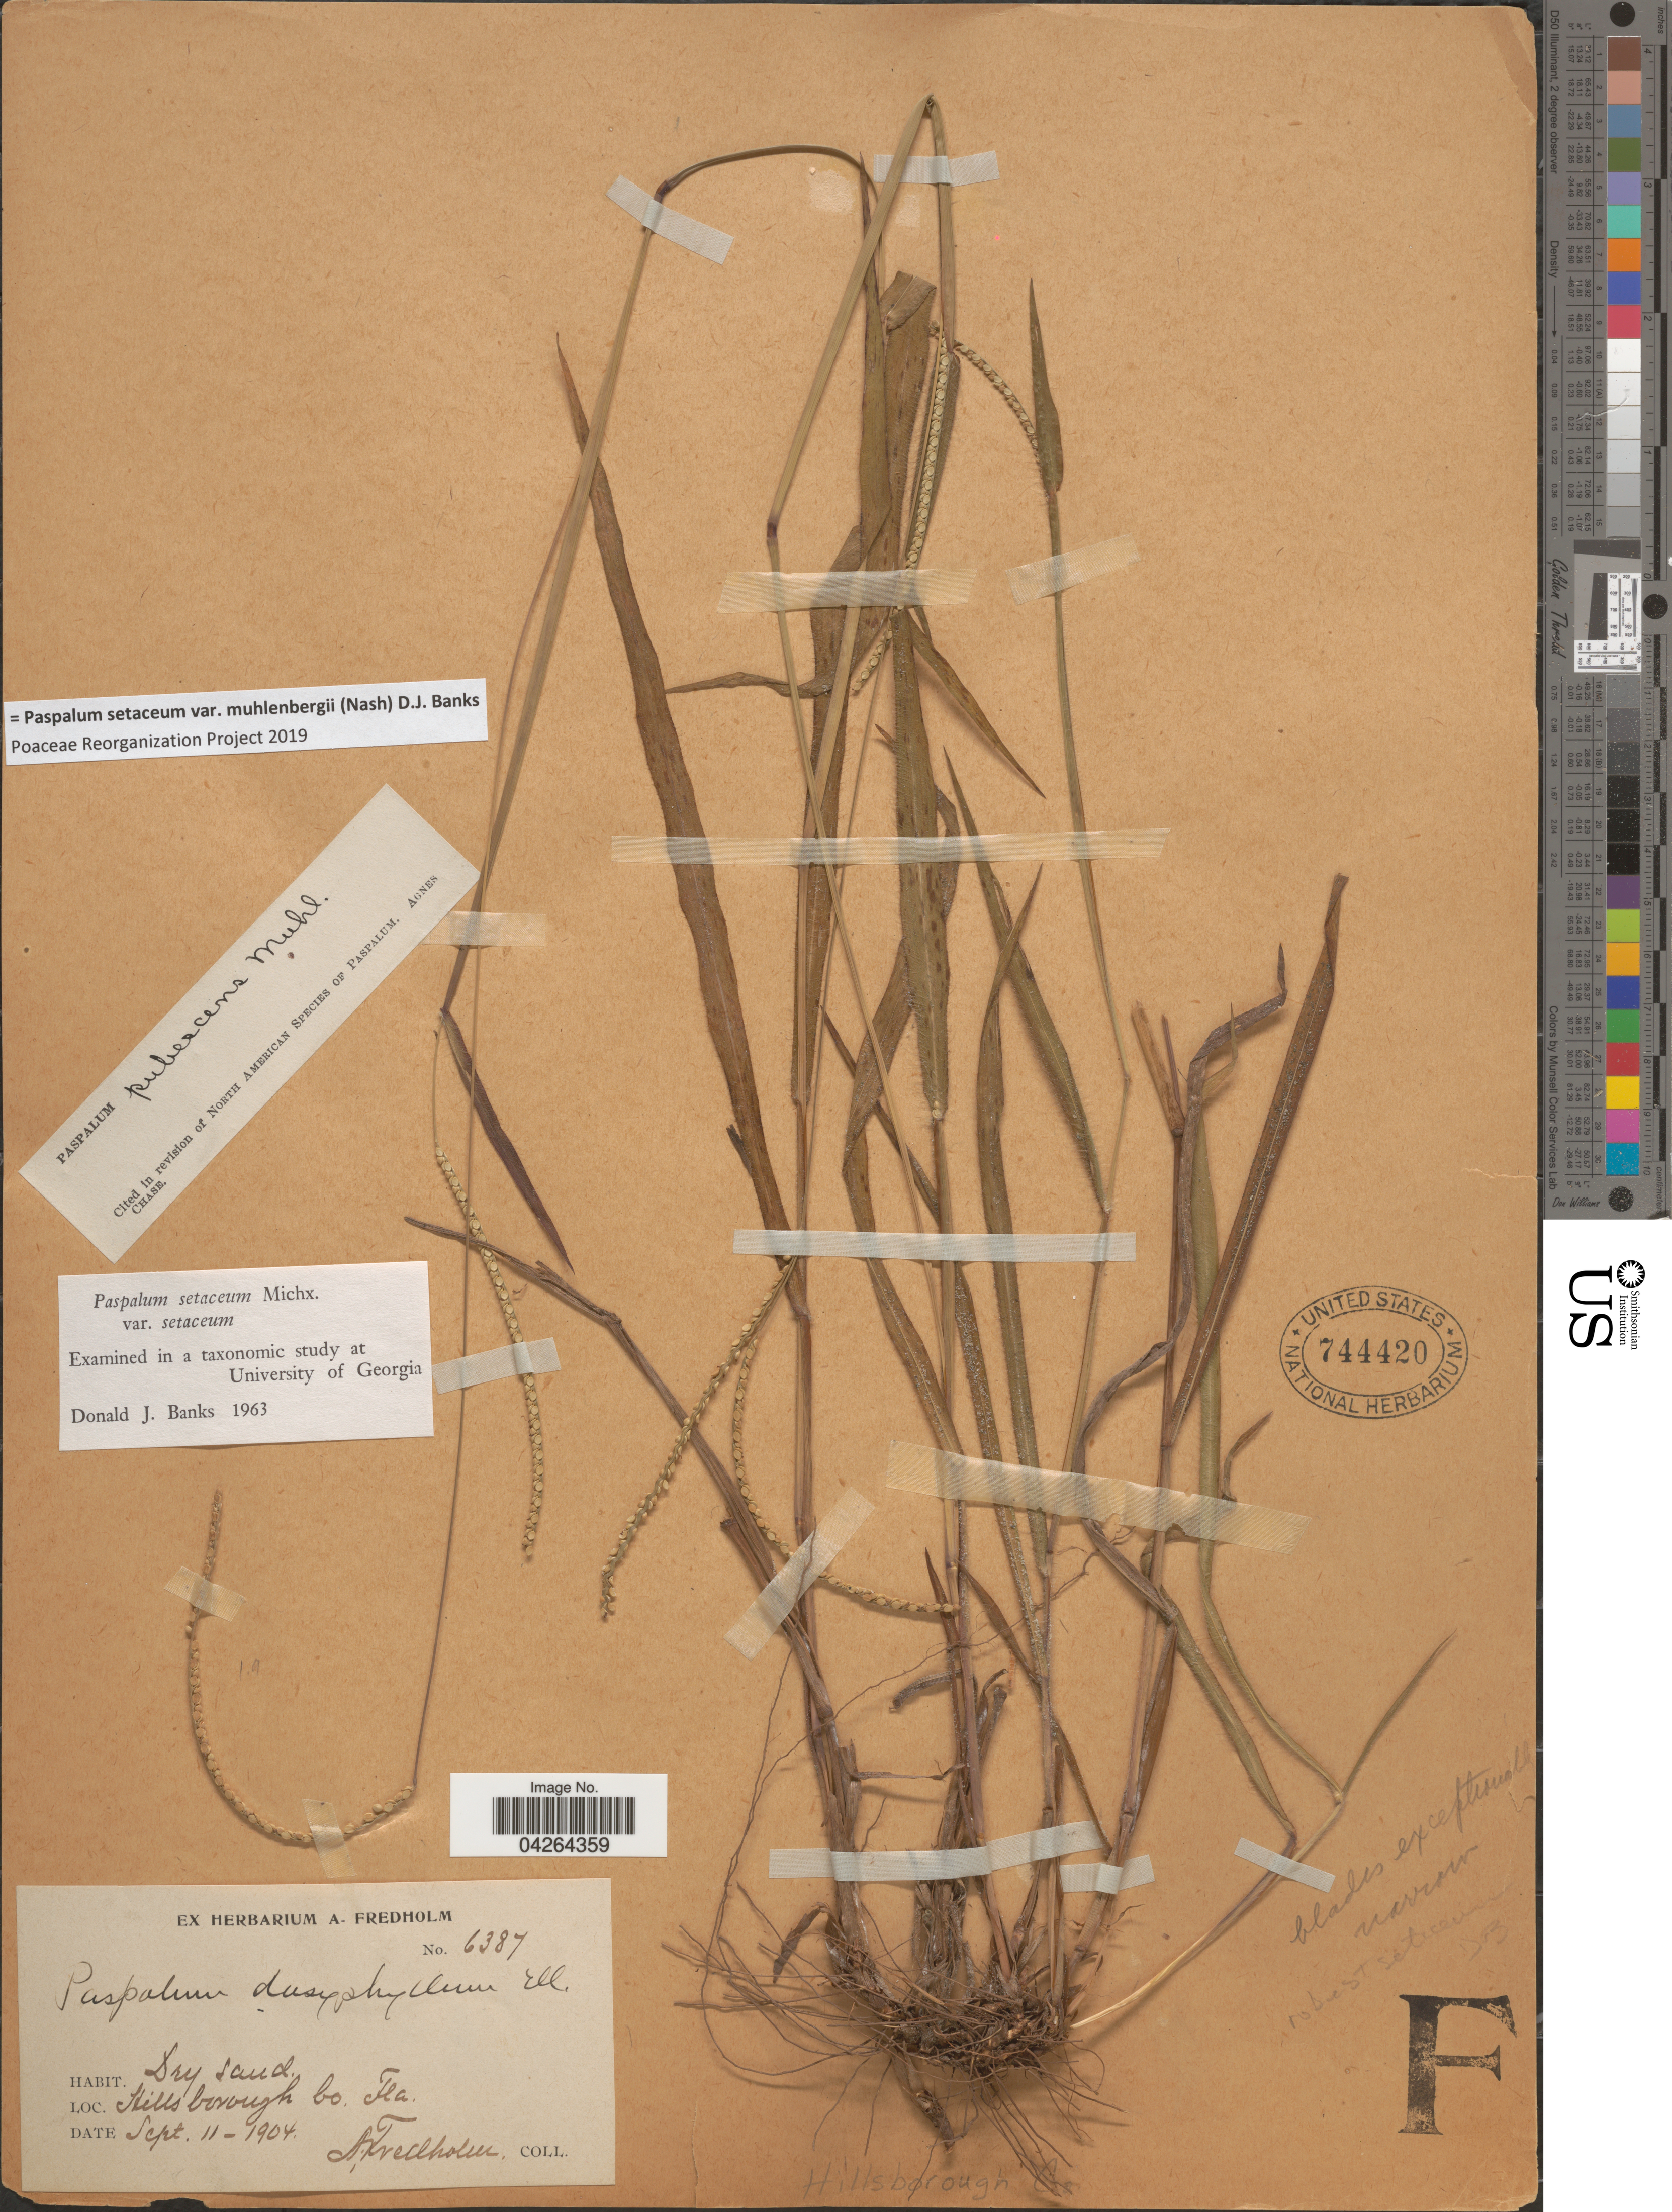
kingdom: Plantae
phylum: Tracheophyta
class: Liliopsida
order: Poales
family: Poaceae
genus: Paspalum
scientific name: Paspalum setaceum var. muhlenbergii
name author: (Nash) D.J. Banks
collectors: A. Fredholm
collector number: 6387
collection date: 1904-09-11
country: United States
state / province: Florida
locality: Hillsborough Co.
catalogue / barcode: US 744420